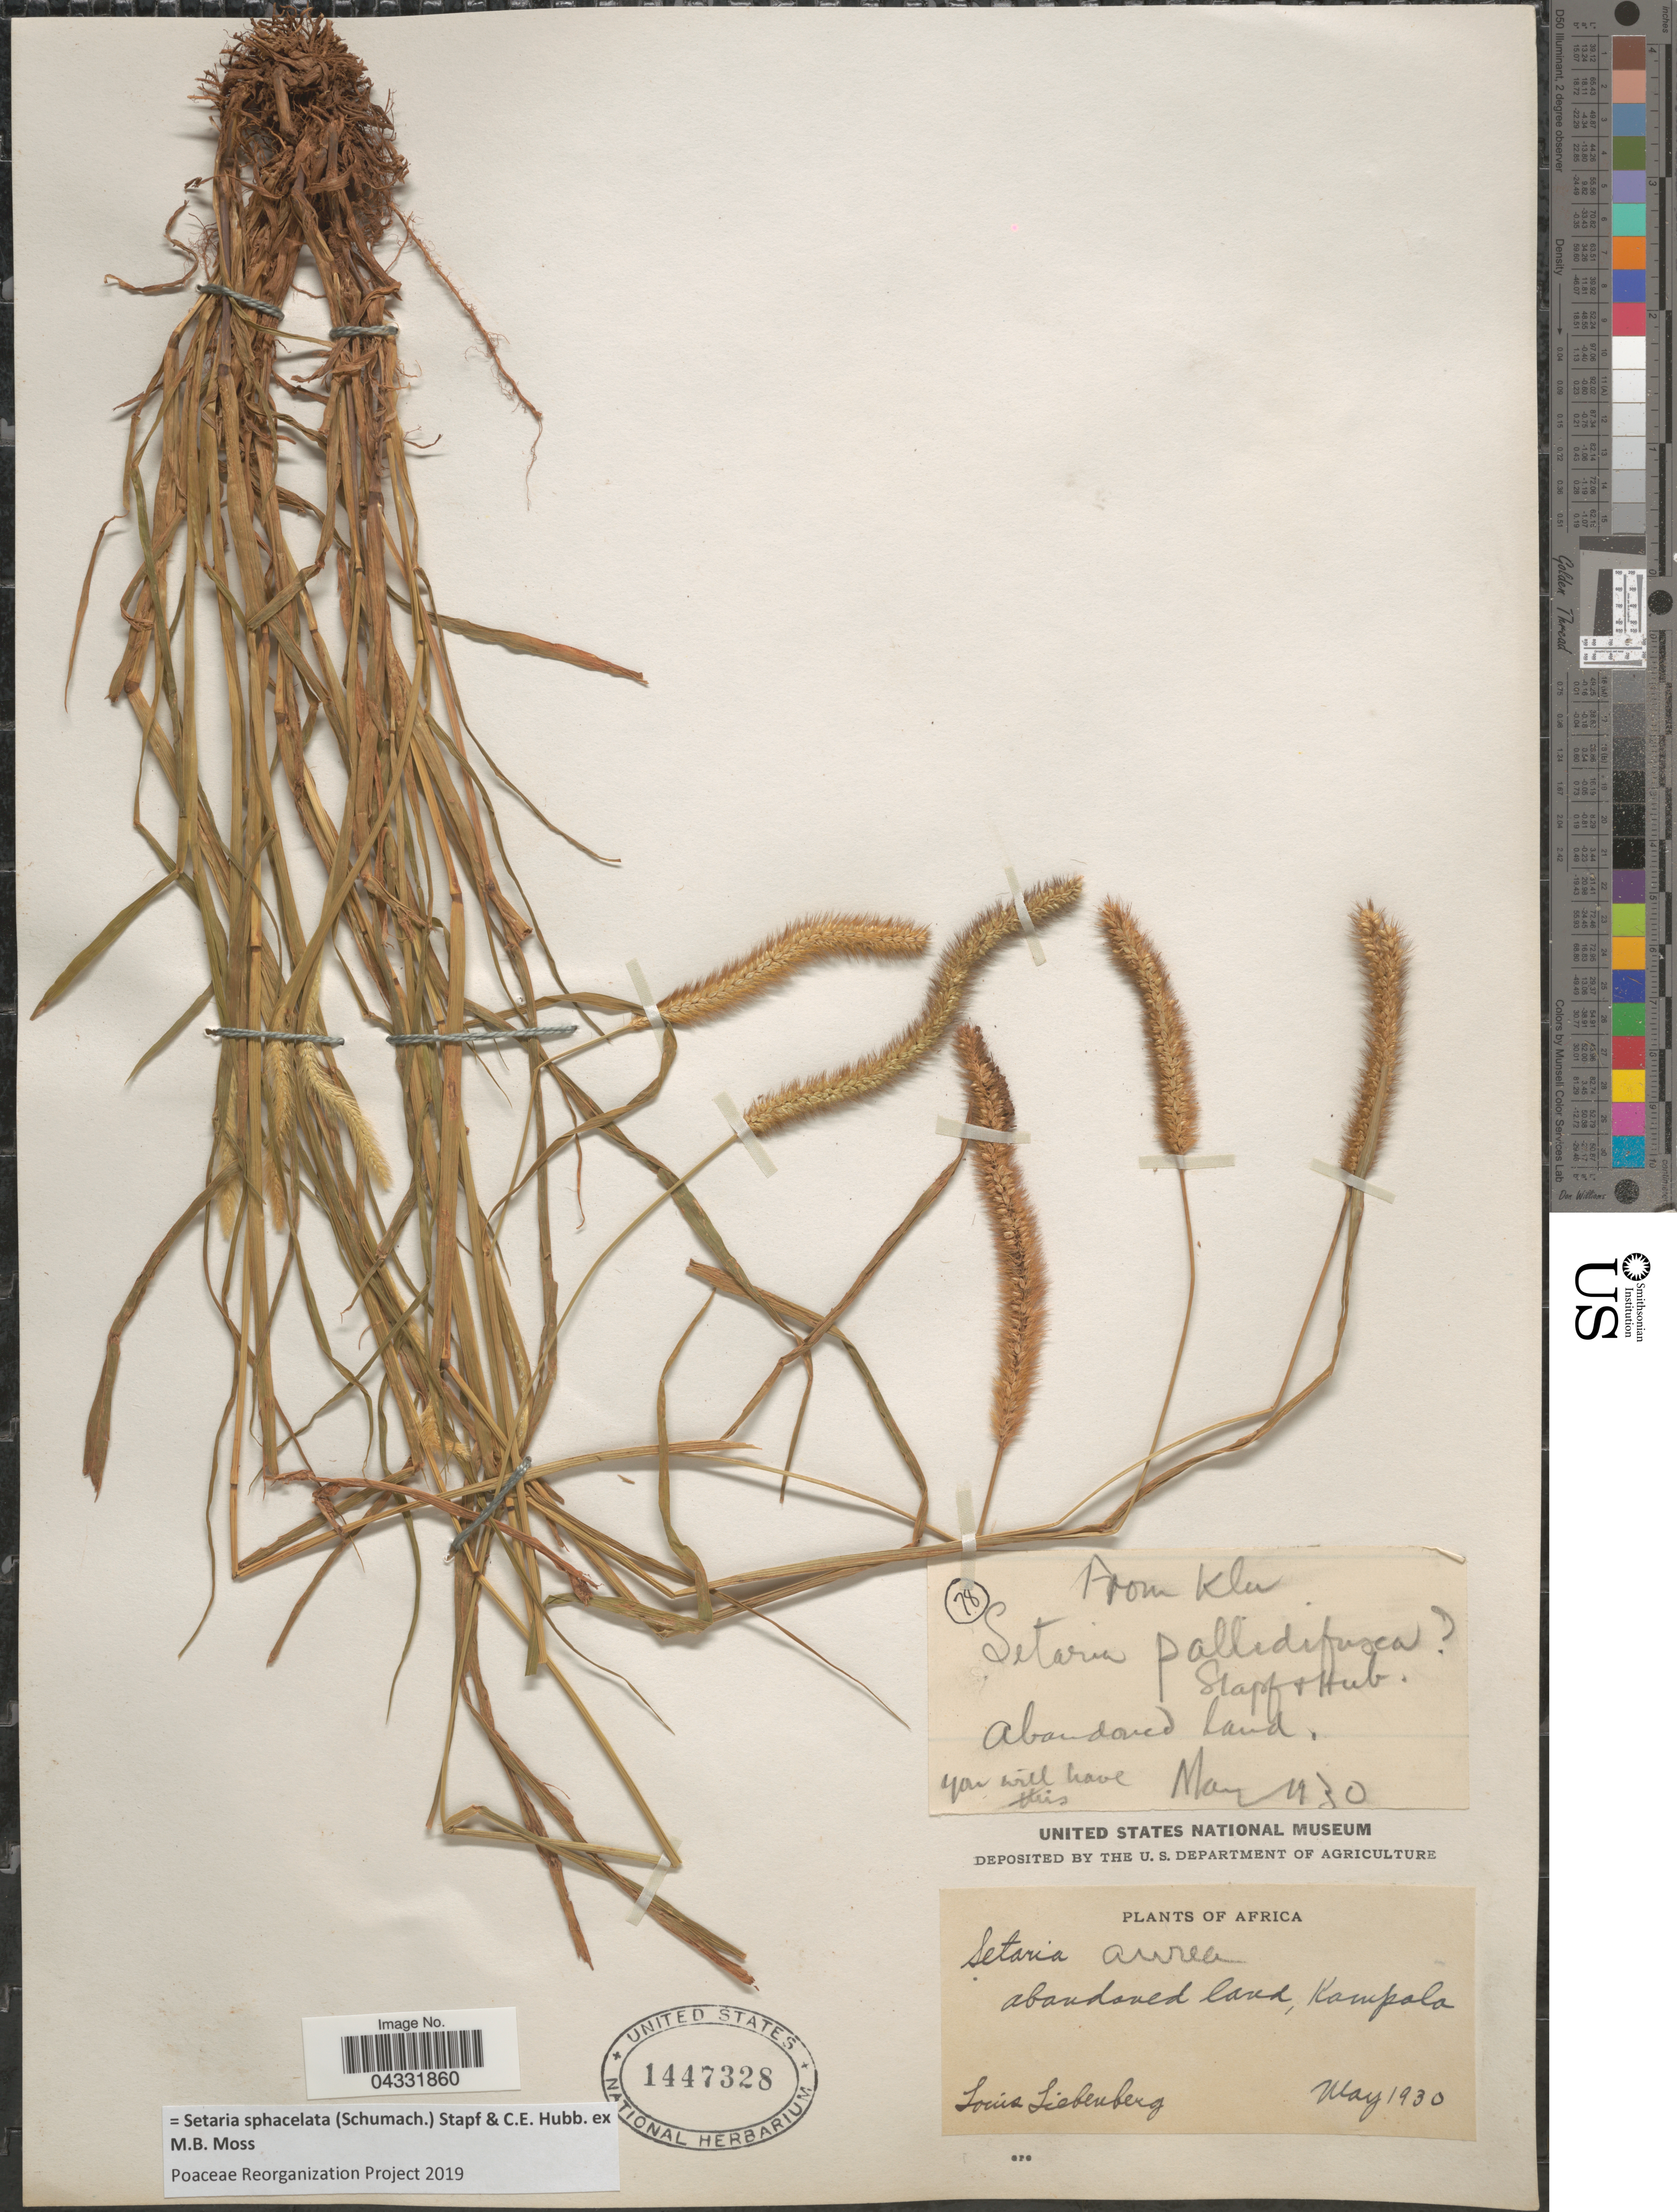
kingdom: Plantae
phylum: Tracheophyta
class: Liliopsida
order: Poales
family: Poaceae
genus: Setaria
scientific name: Setaria sphacelata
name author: (Schumach.) Stapf & Hubb. ex Moss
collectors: L. Liebenberg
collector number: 78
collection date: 1930-05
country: Uganda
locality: Abandoned land, Kampala.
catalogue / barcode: US 1447328